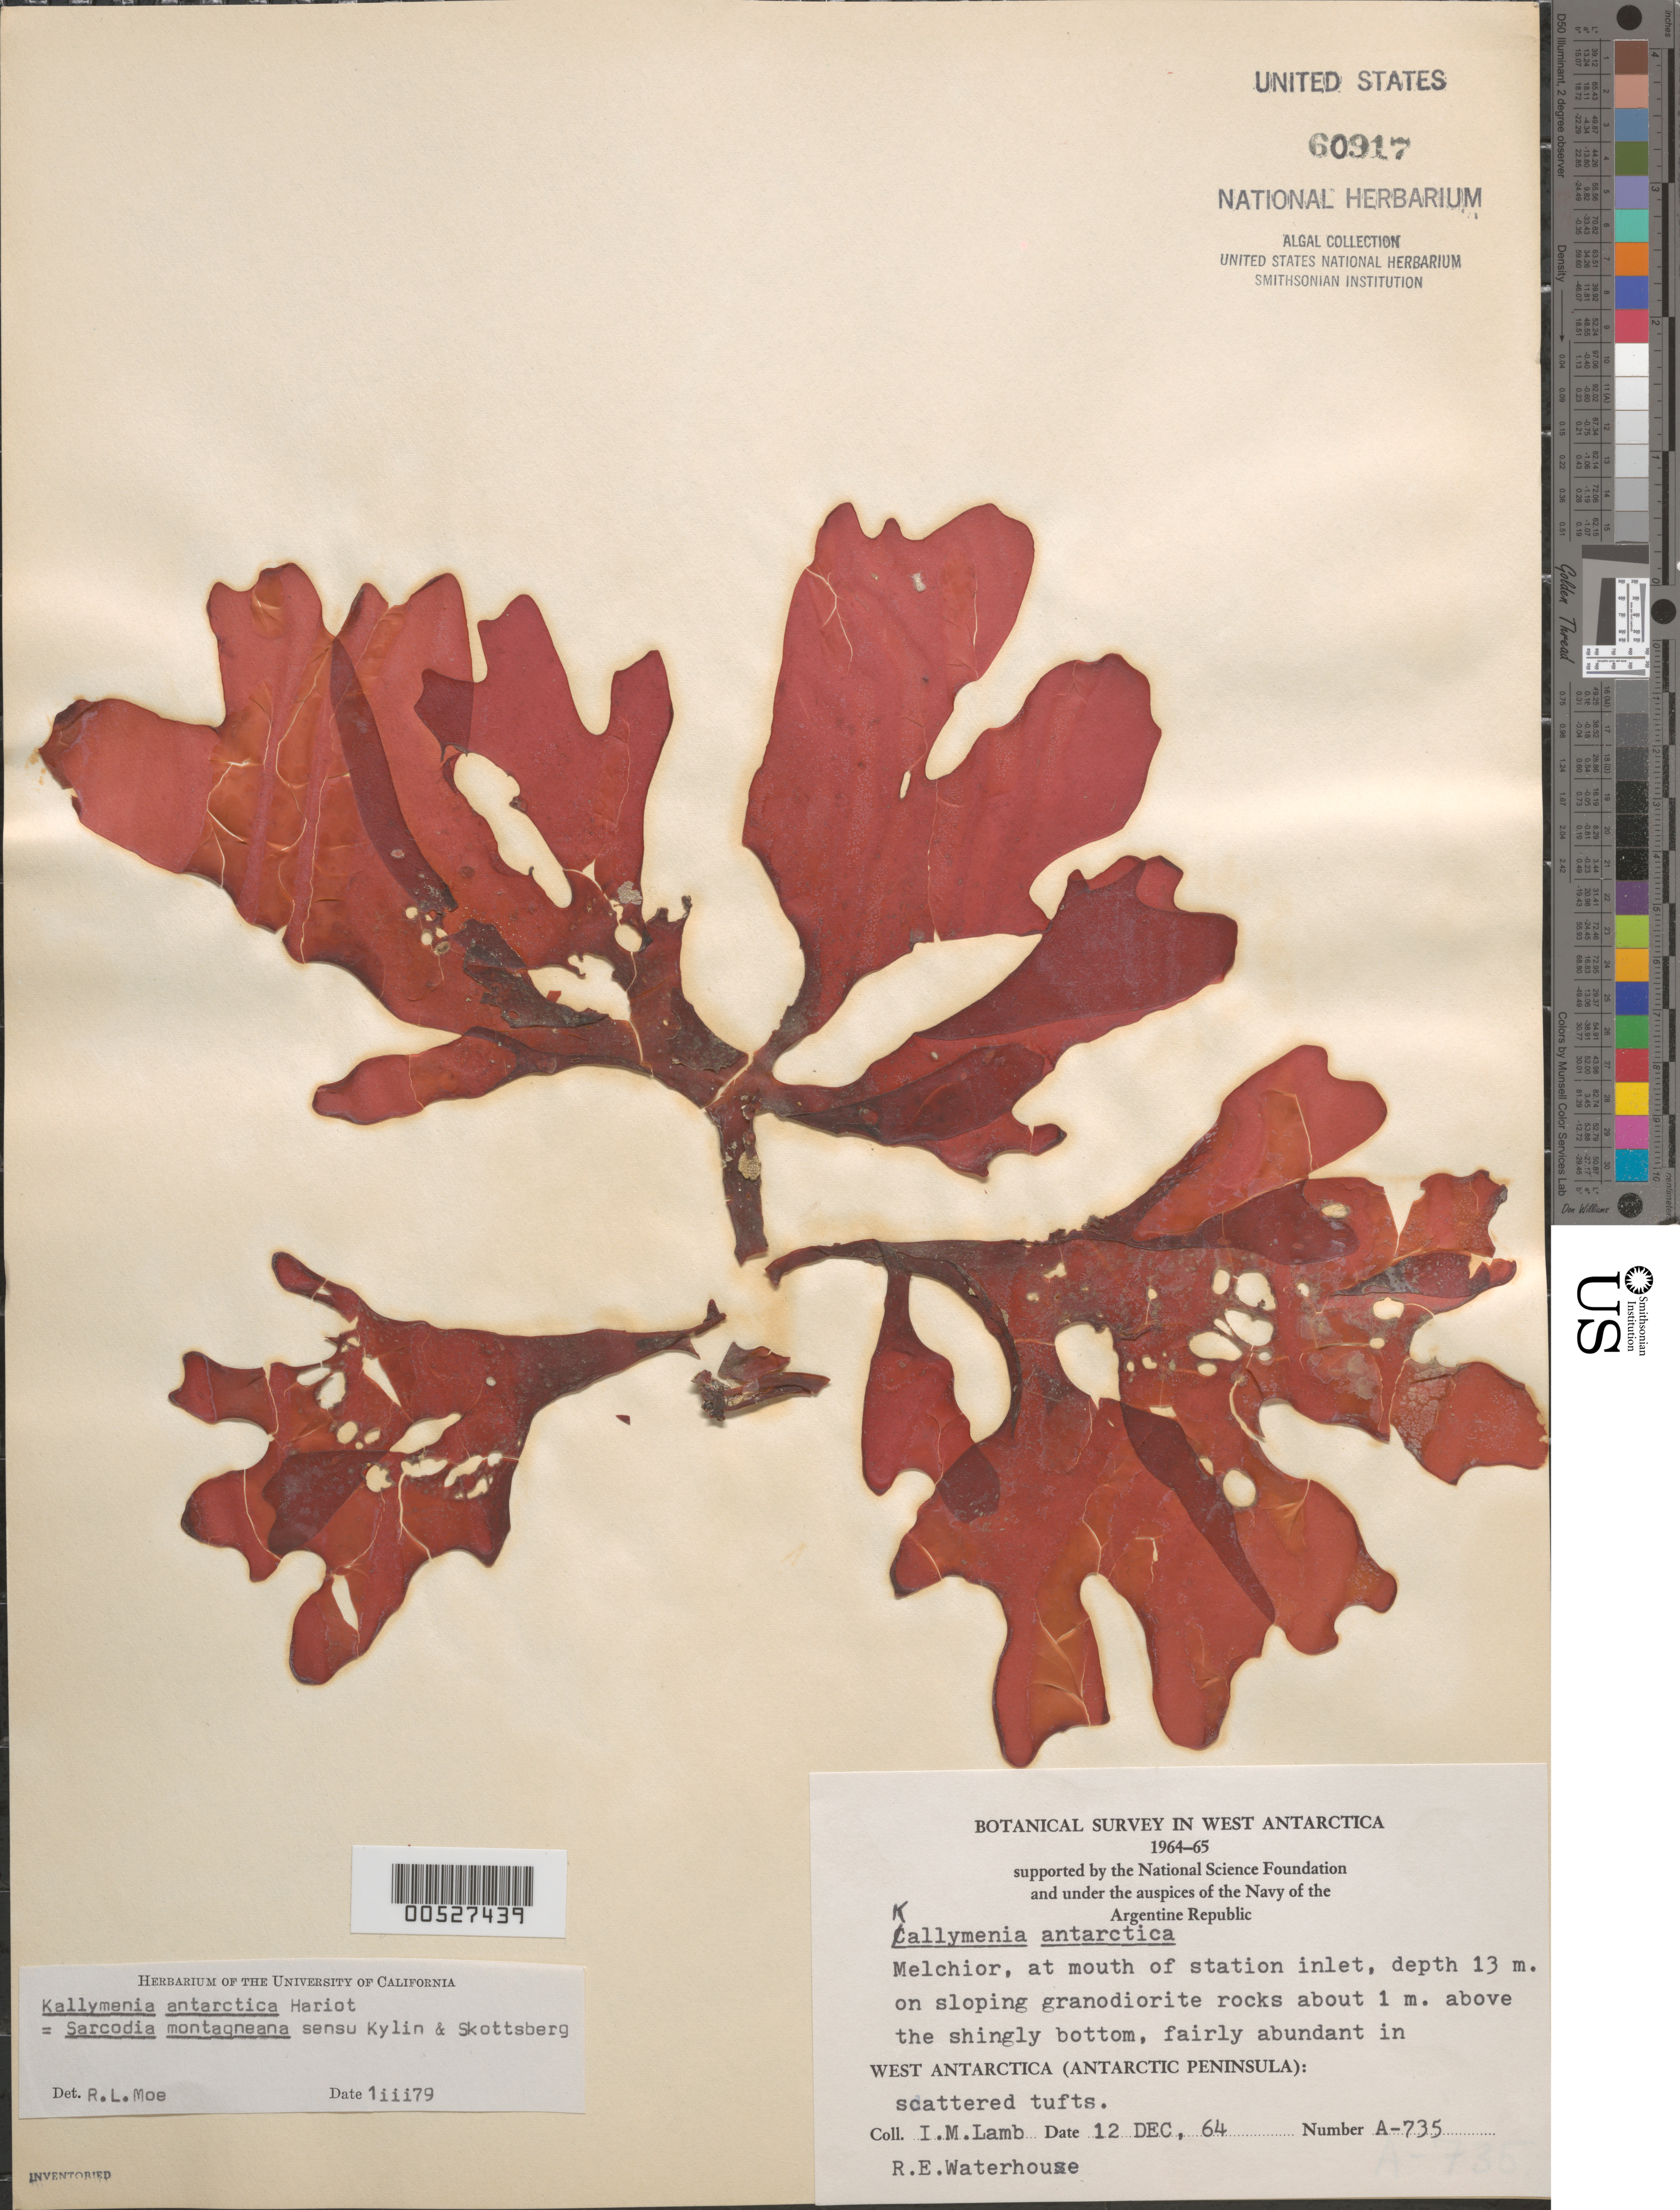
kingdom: Plantae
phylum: Rhodophyta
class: Florideophyceae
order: Gigartinales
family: Sarcodiaceae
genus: Sarcodia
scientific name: Sarcodia montagneana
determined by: Moe, R. L.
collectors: I. M. Lamb & R. Waterhouse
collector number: A-735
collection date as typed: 12 Dec 1964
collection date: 1964-12-12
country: Antarctica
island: Gamma Island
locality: Station Inlet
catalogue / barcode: US 60917